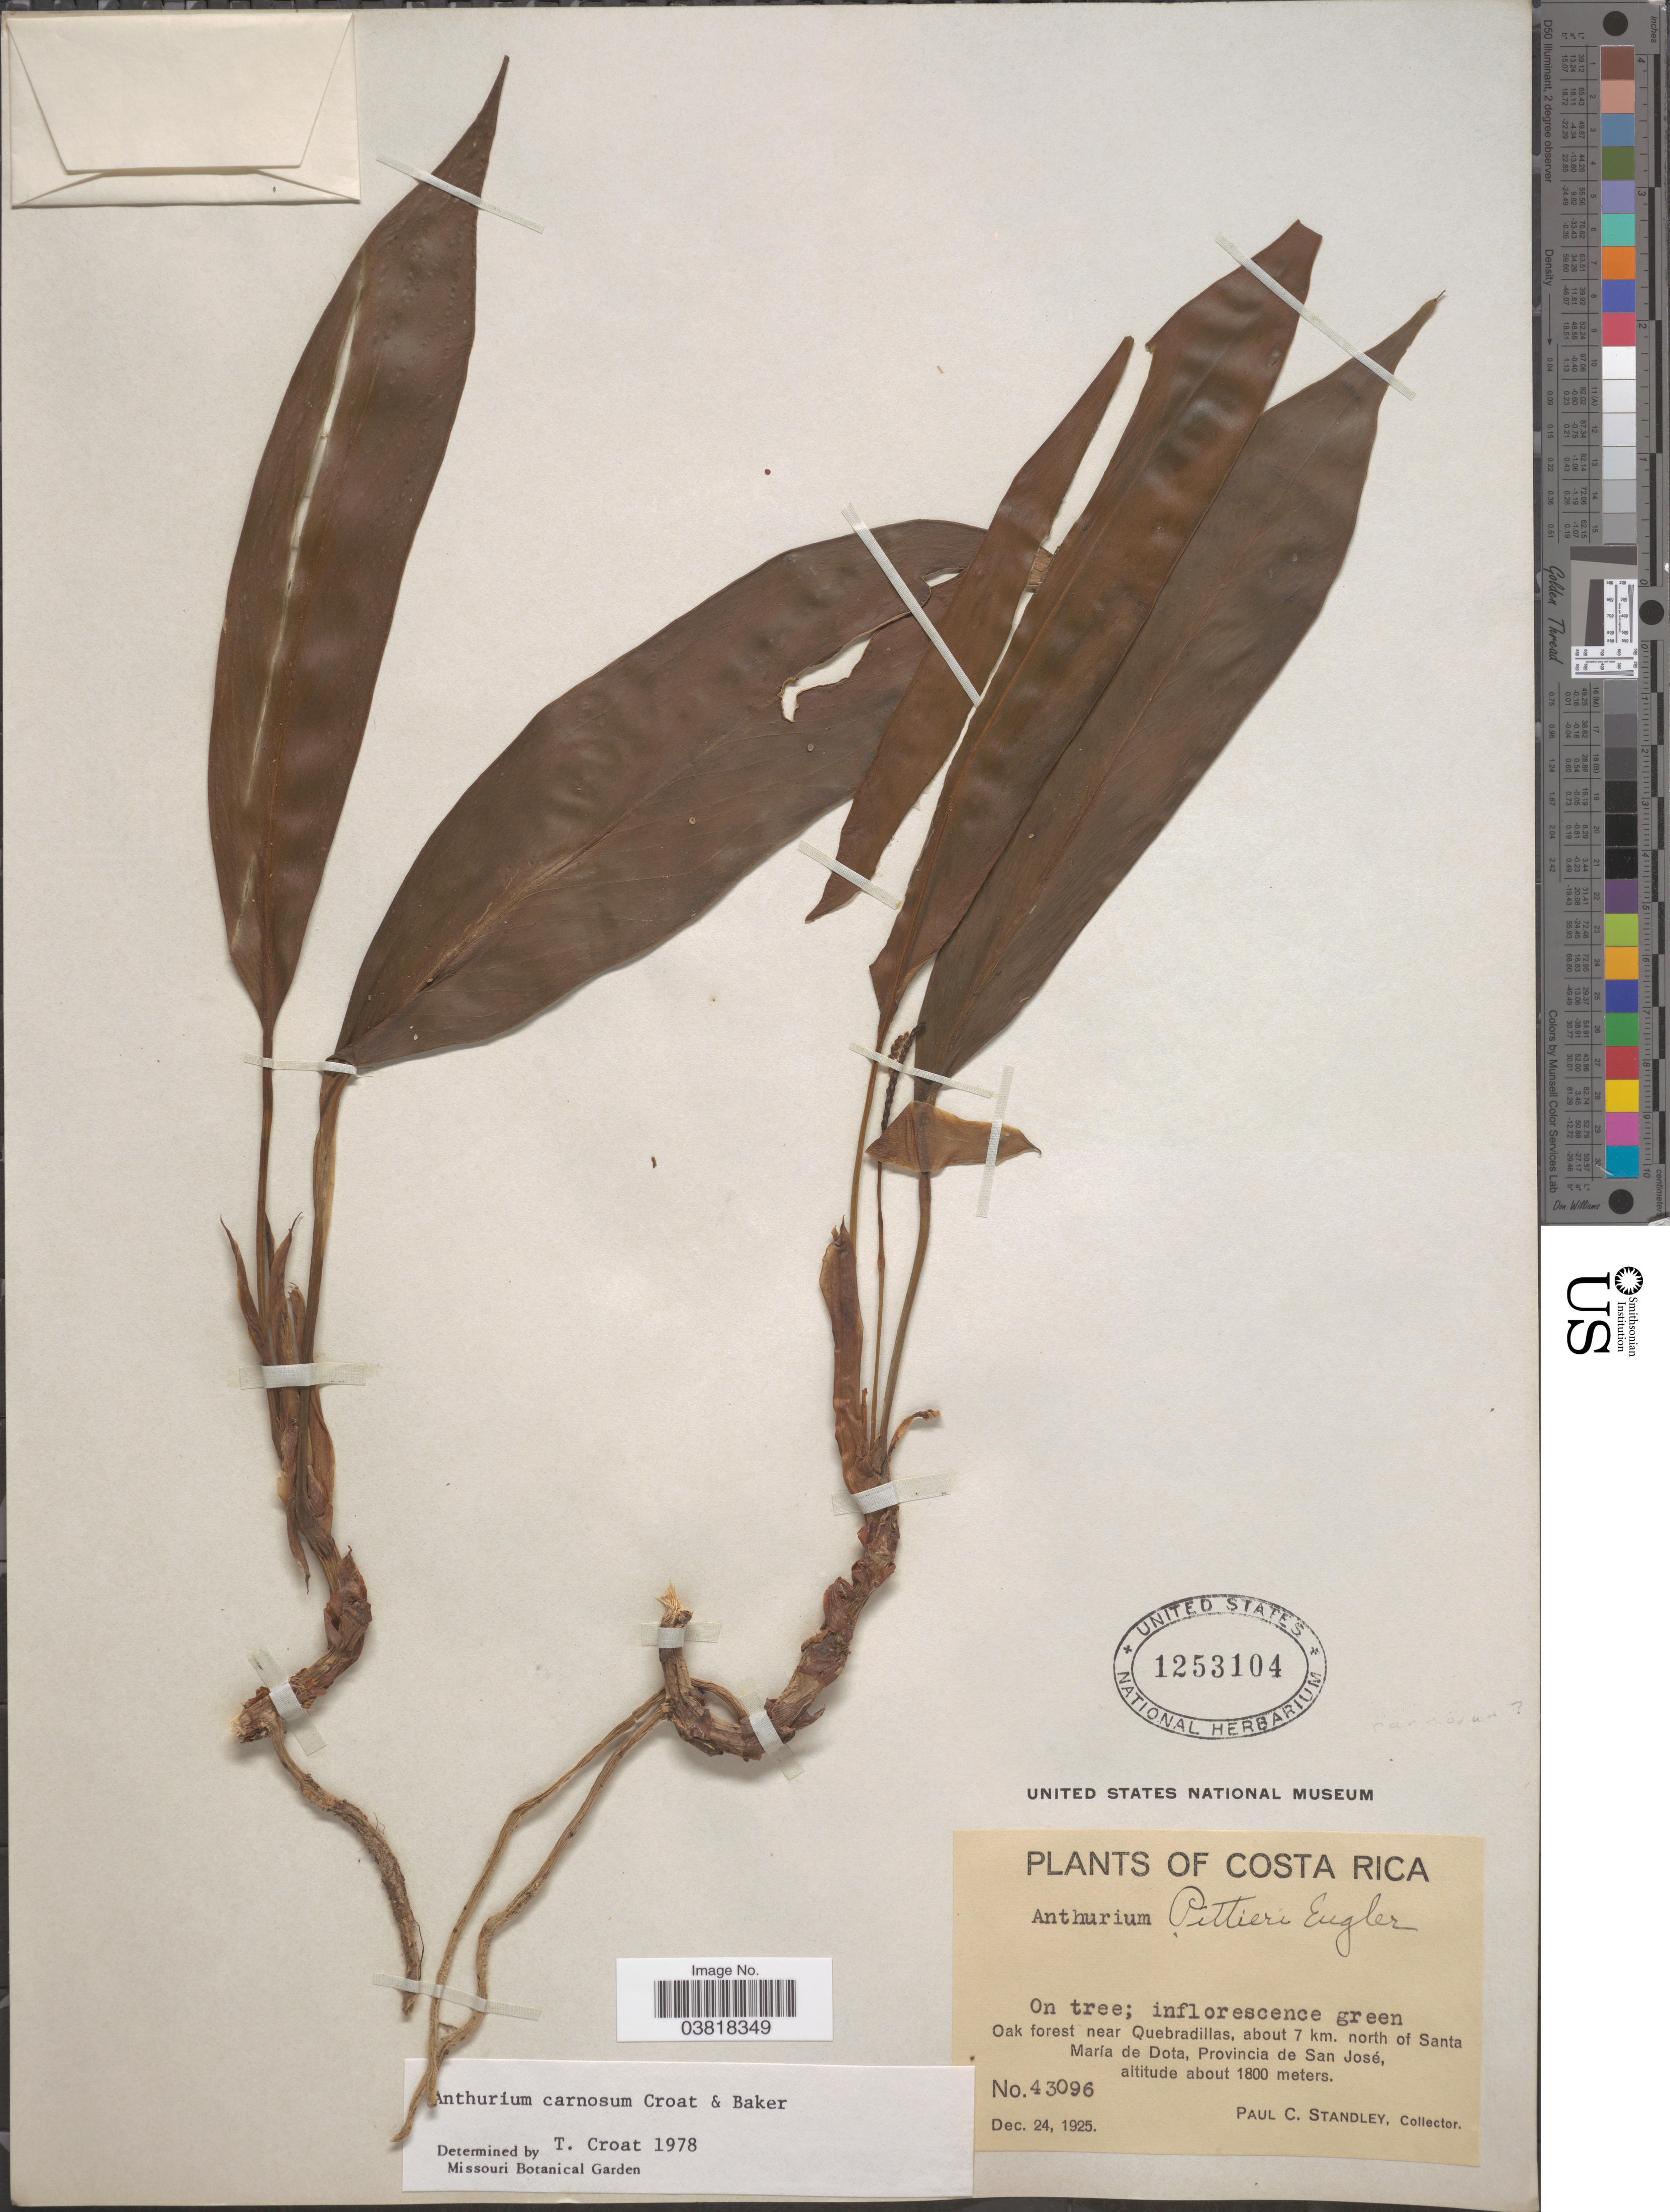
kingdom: Plantae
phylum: Tracheophyta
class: Liliopsida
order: Alismatales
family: Araceae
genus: Anthurium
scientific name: Anthurium carnosum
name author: Croat & R.A. Baker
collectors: P. C. Standley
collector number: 43096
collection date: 1925-12-24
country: Costa Rica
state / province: San José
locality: Oak forest near Quebradillas, about 7 km. north of Santa María de Dota.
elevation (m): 1800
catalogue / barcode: US 1253104